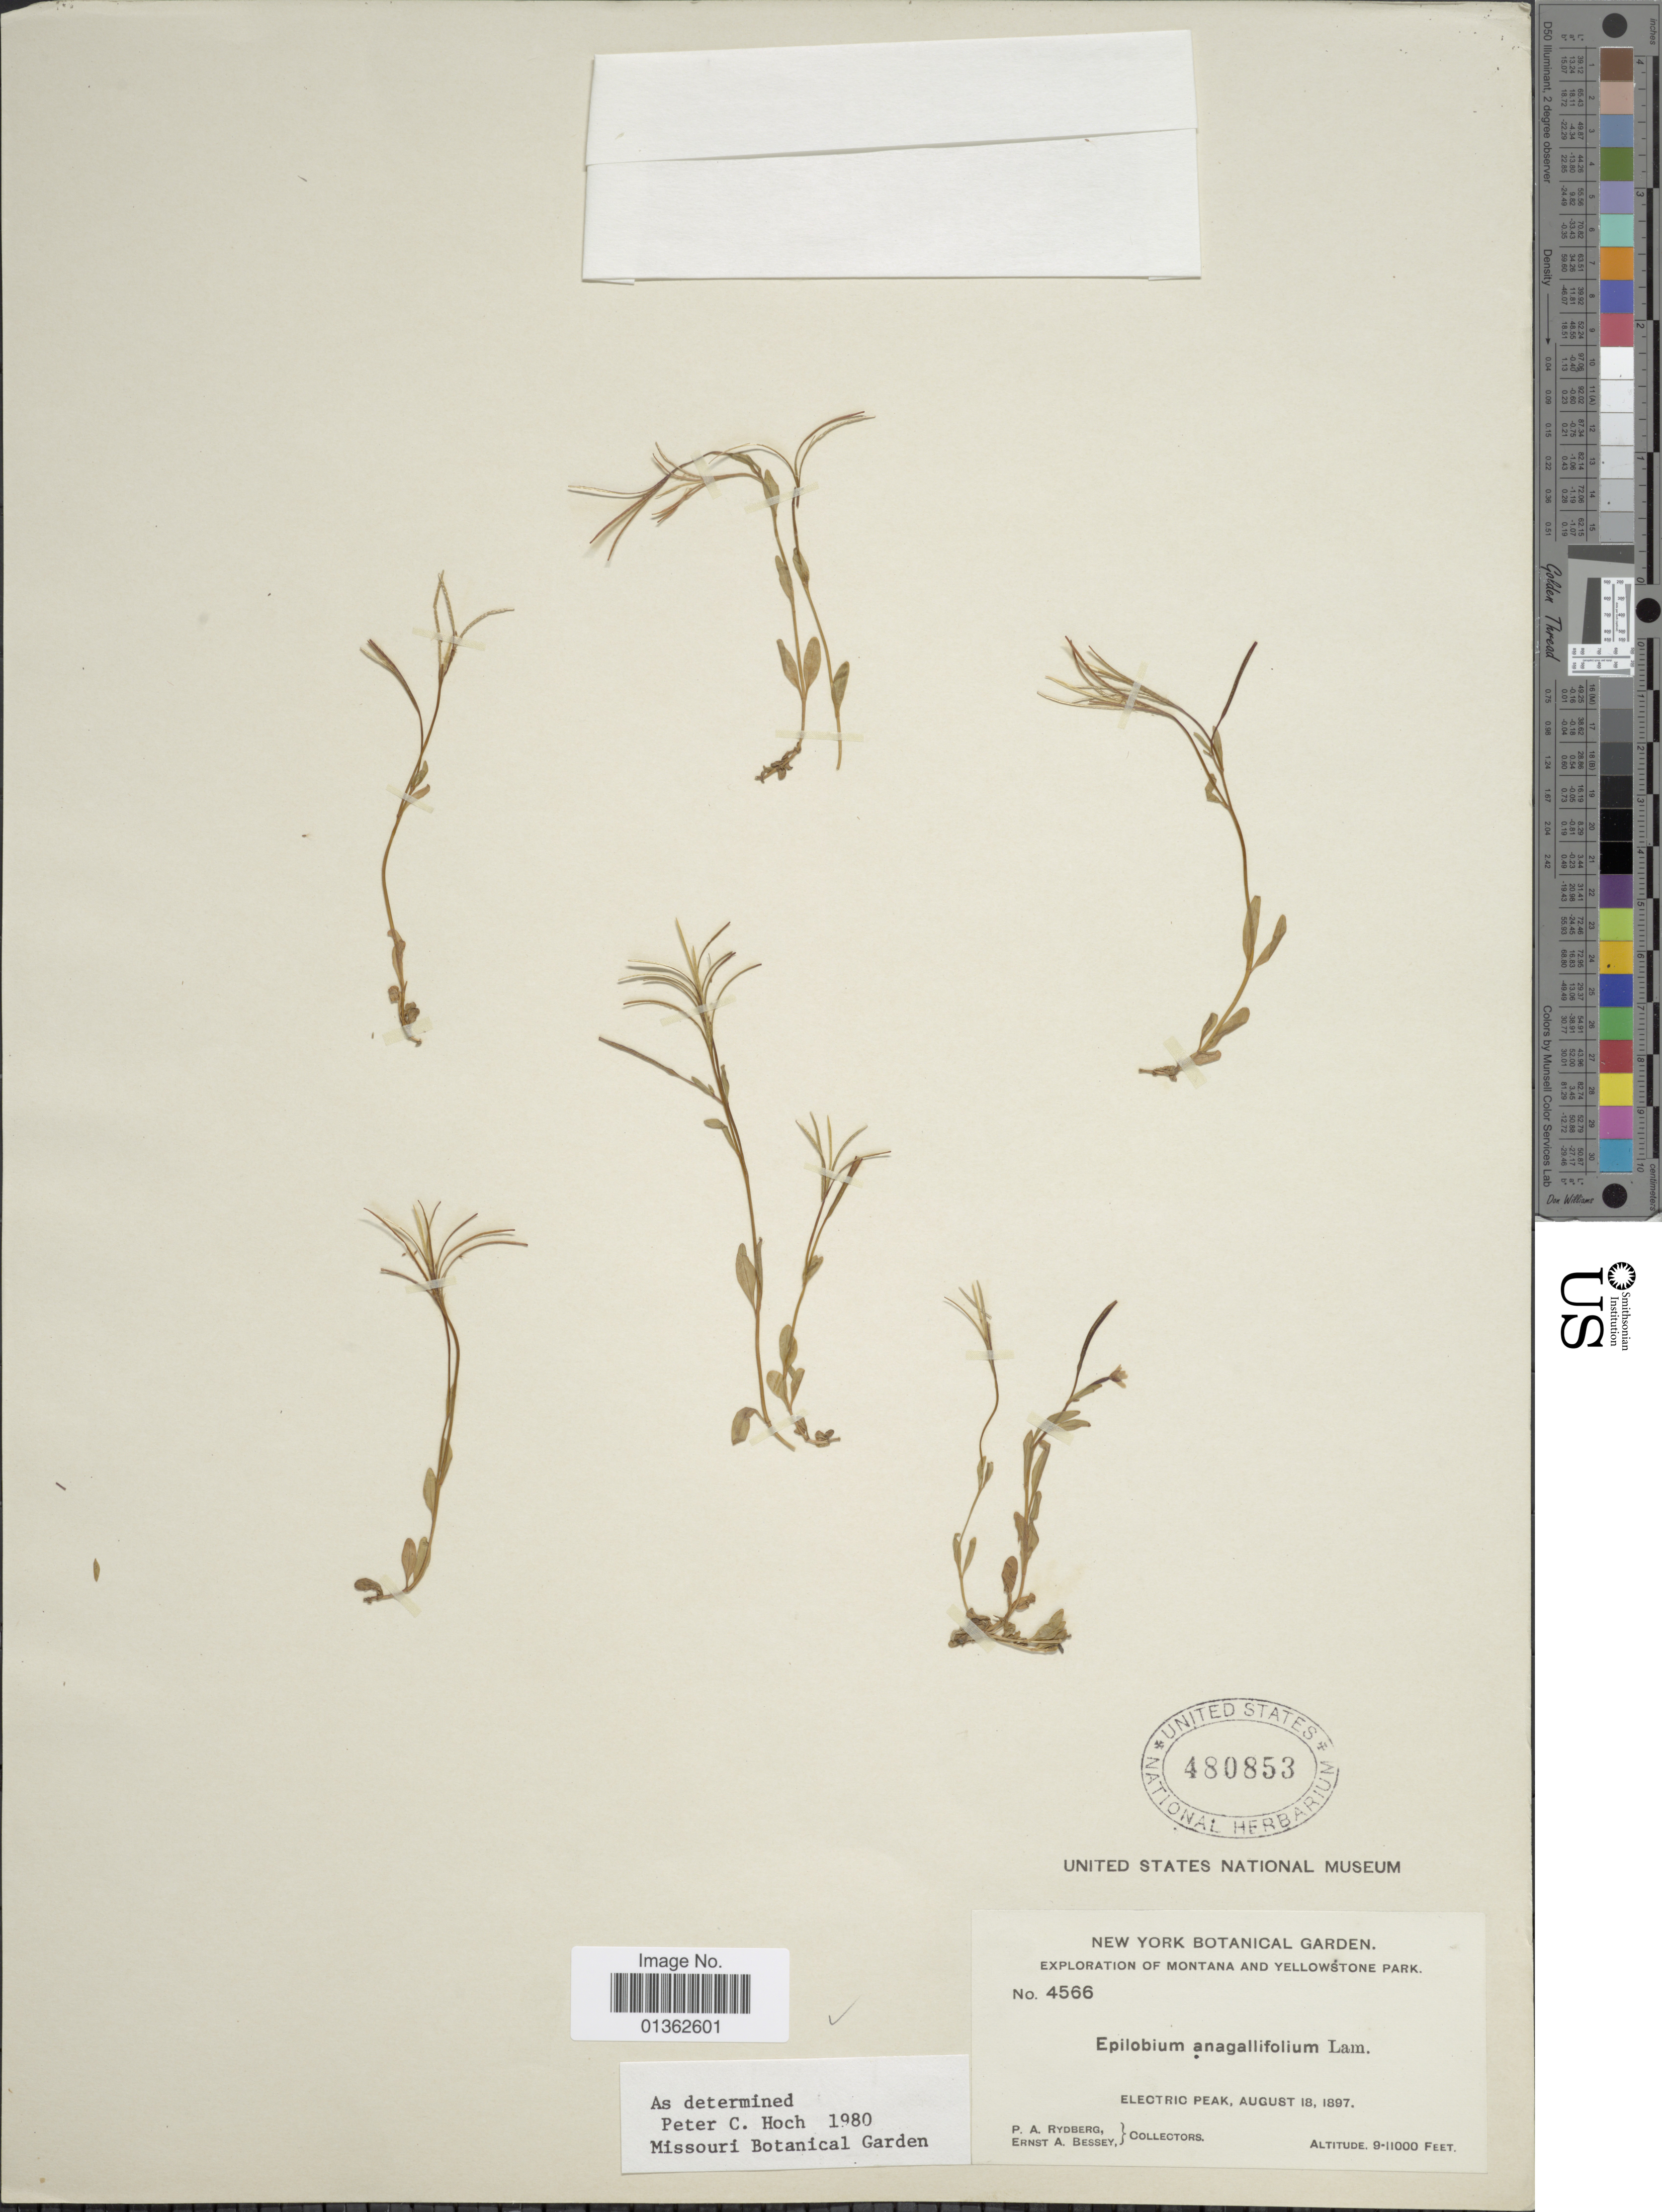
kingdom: Plantae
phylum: Tracheophyta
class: Magnoliopsida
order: Myrtales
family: Onagraceae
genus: Epilobium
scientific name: Epilobium anagallidifolium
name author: Lam.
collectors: P. A. Rydberg & E. A. Bessey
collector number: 4566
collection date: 1897-08-18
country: United States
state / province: Montana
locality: Yellowstone Park. Electric Peak.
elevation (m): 2743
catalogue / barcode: US 480853